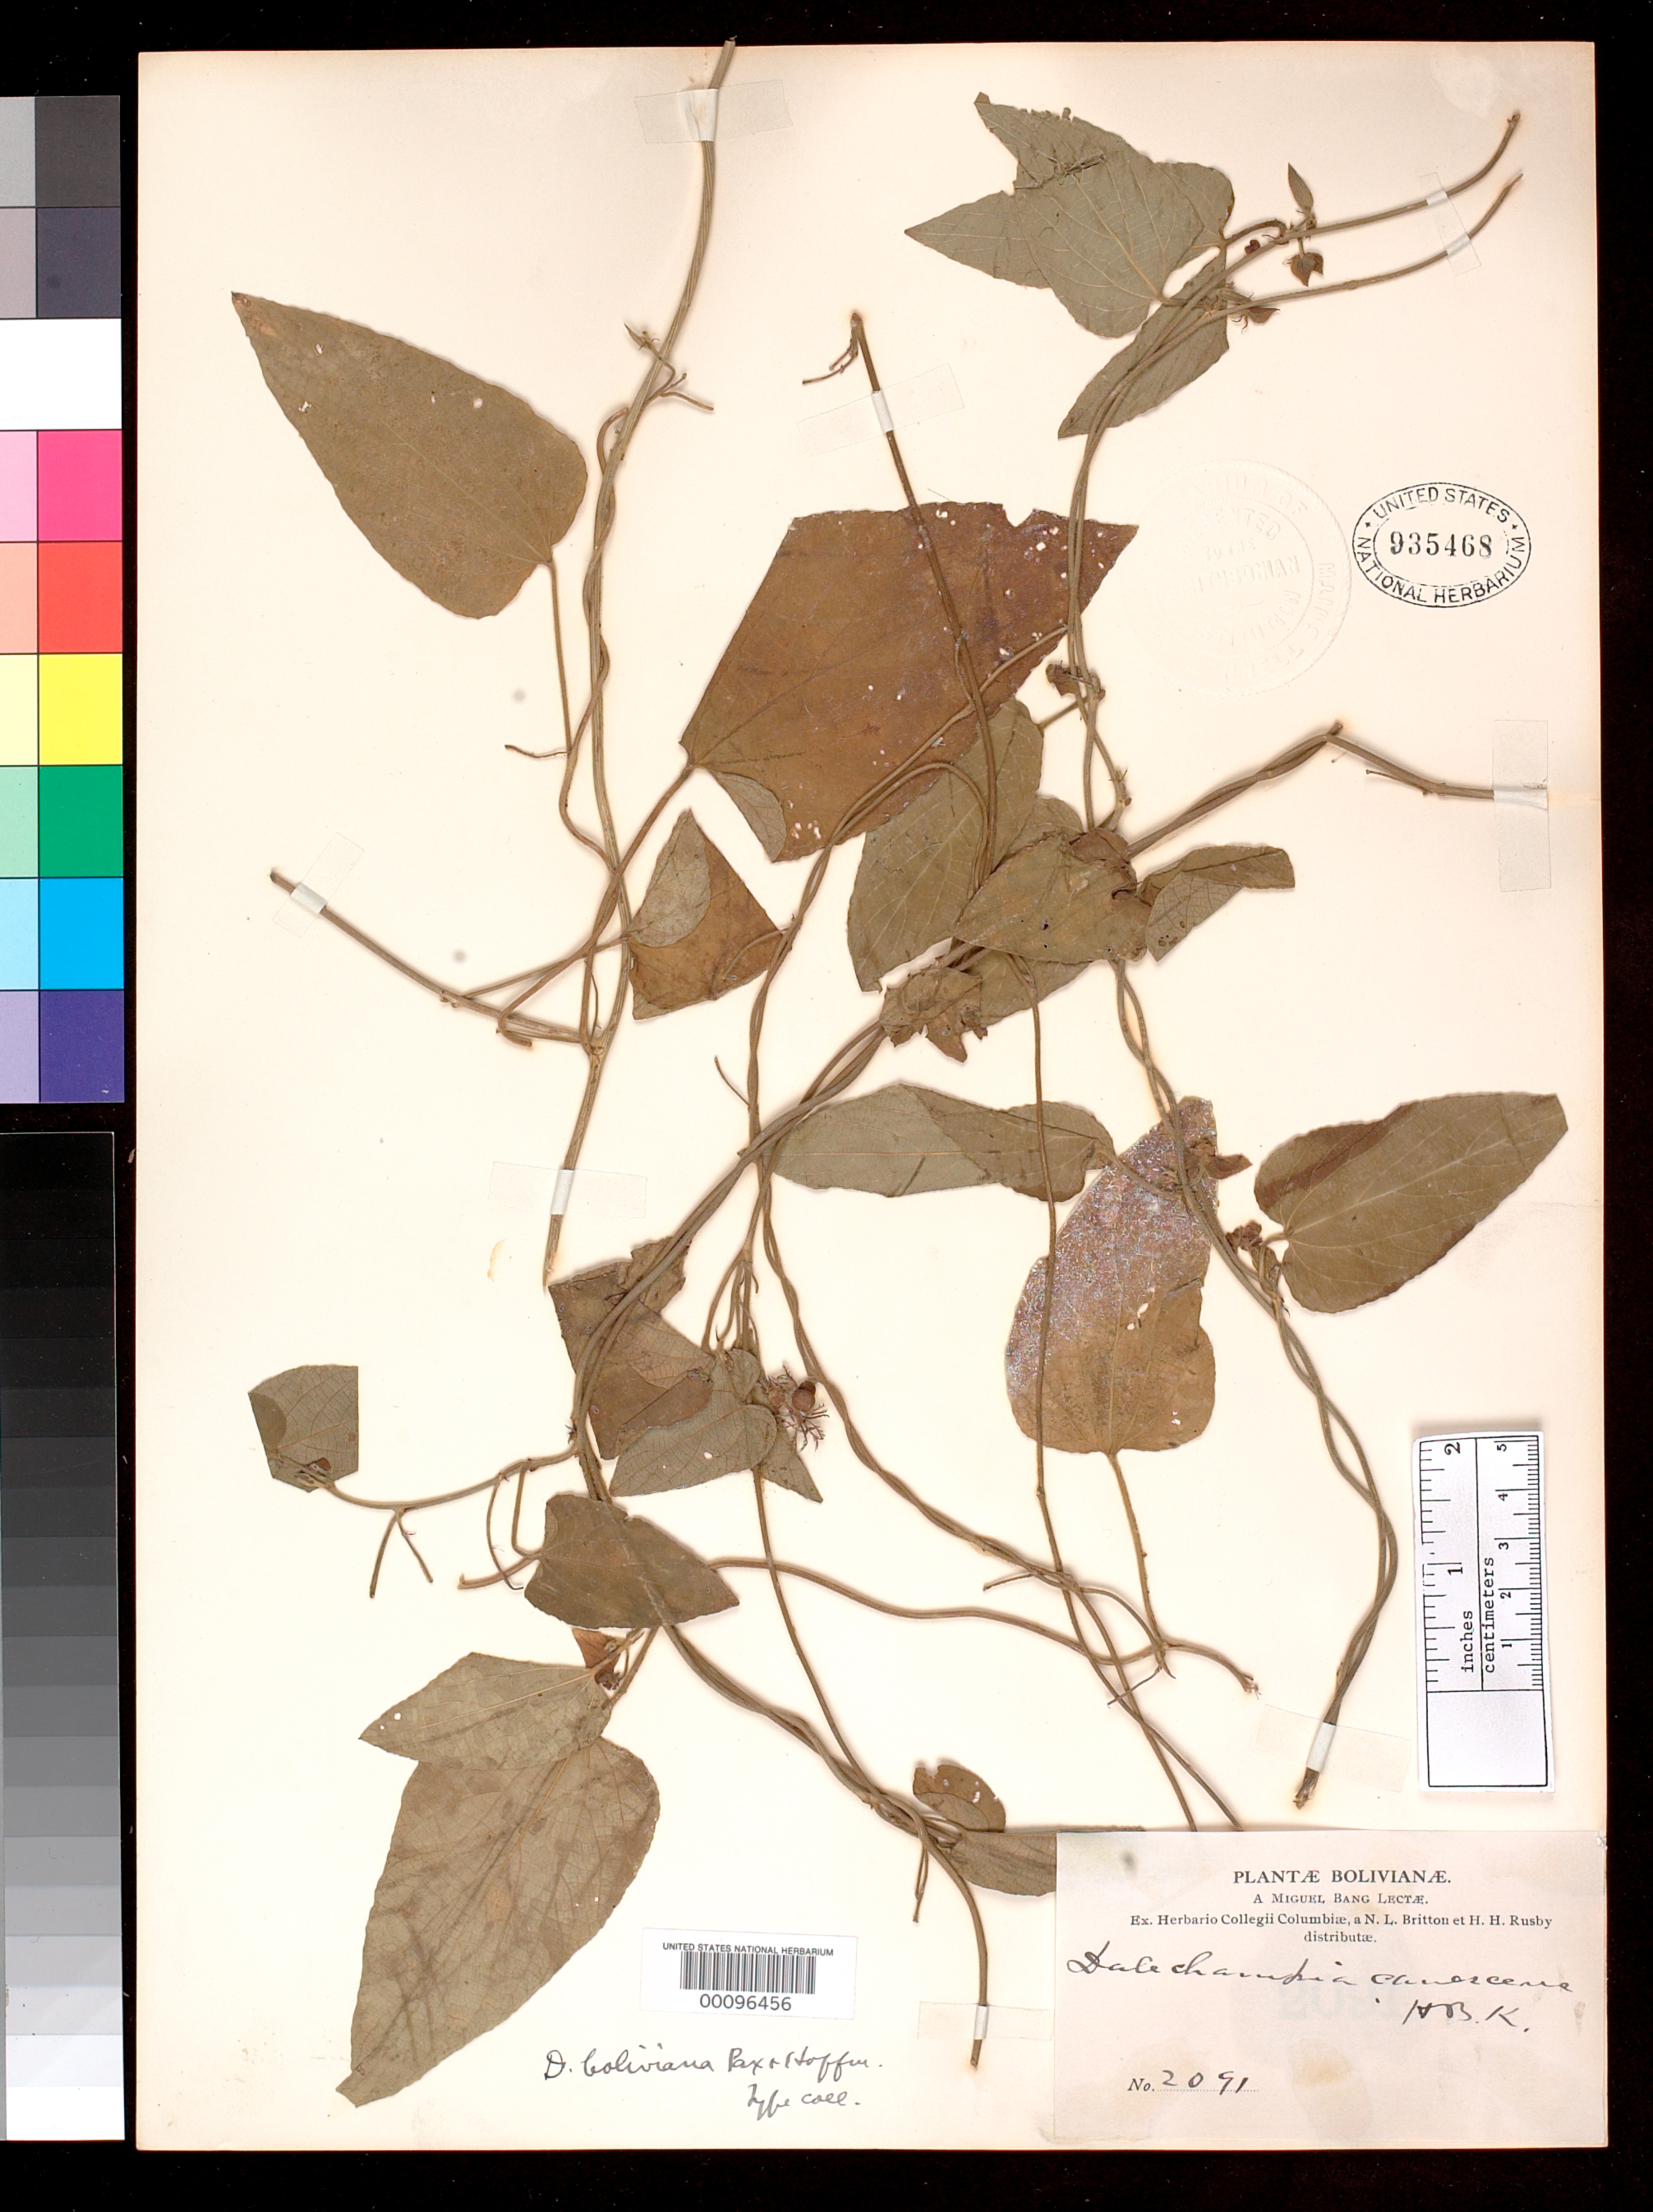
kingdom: Plantae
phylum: Tracheophyta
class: Magnoliopsida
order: Malpighiales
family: Euphorbiaceae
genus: Dalechampia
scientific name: Dalechampia boliviana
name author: Pax & K. Hoffm. in Engl.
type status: Isotype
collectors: M. Bang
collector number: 2091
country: Bolivia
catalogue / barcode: US 935468